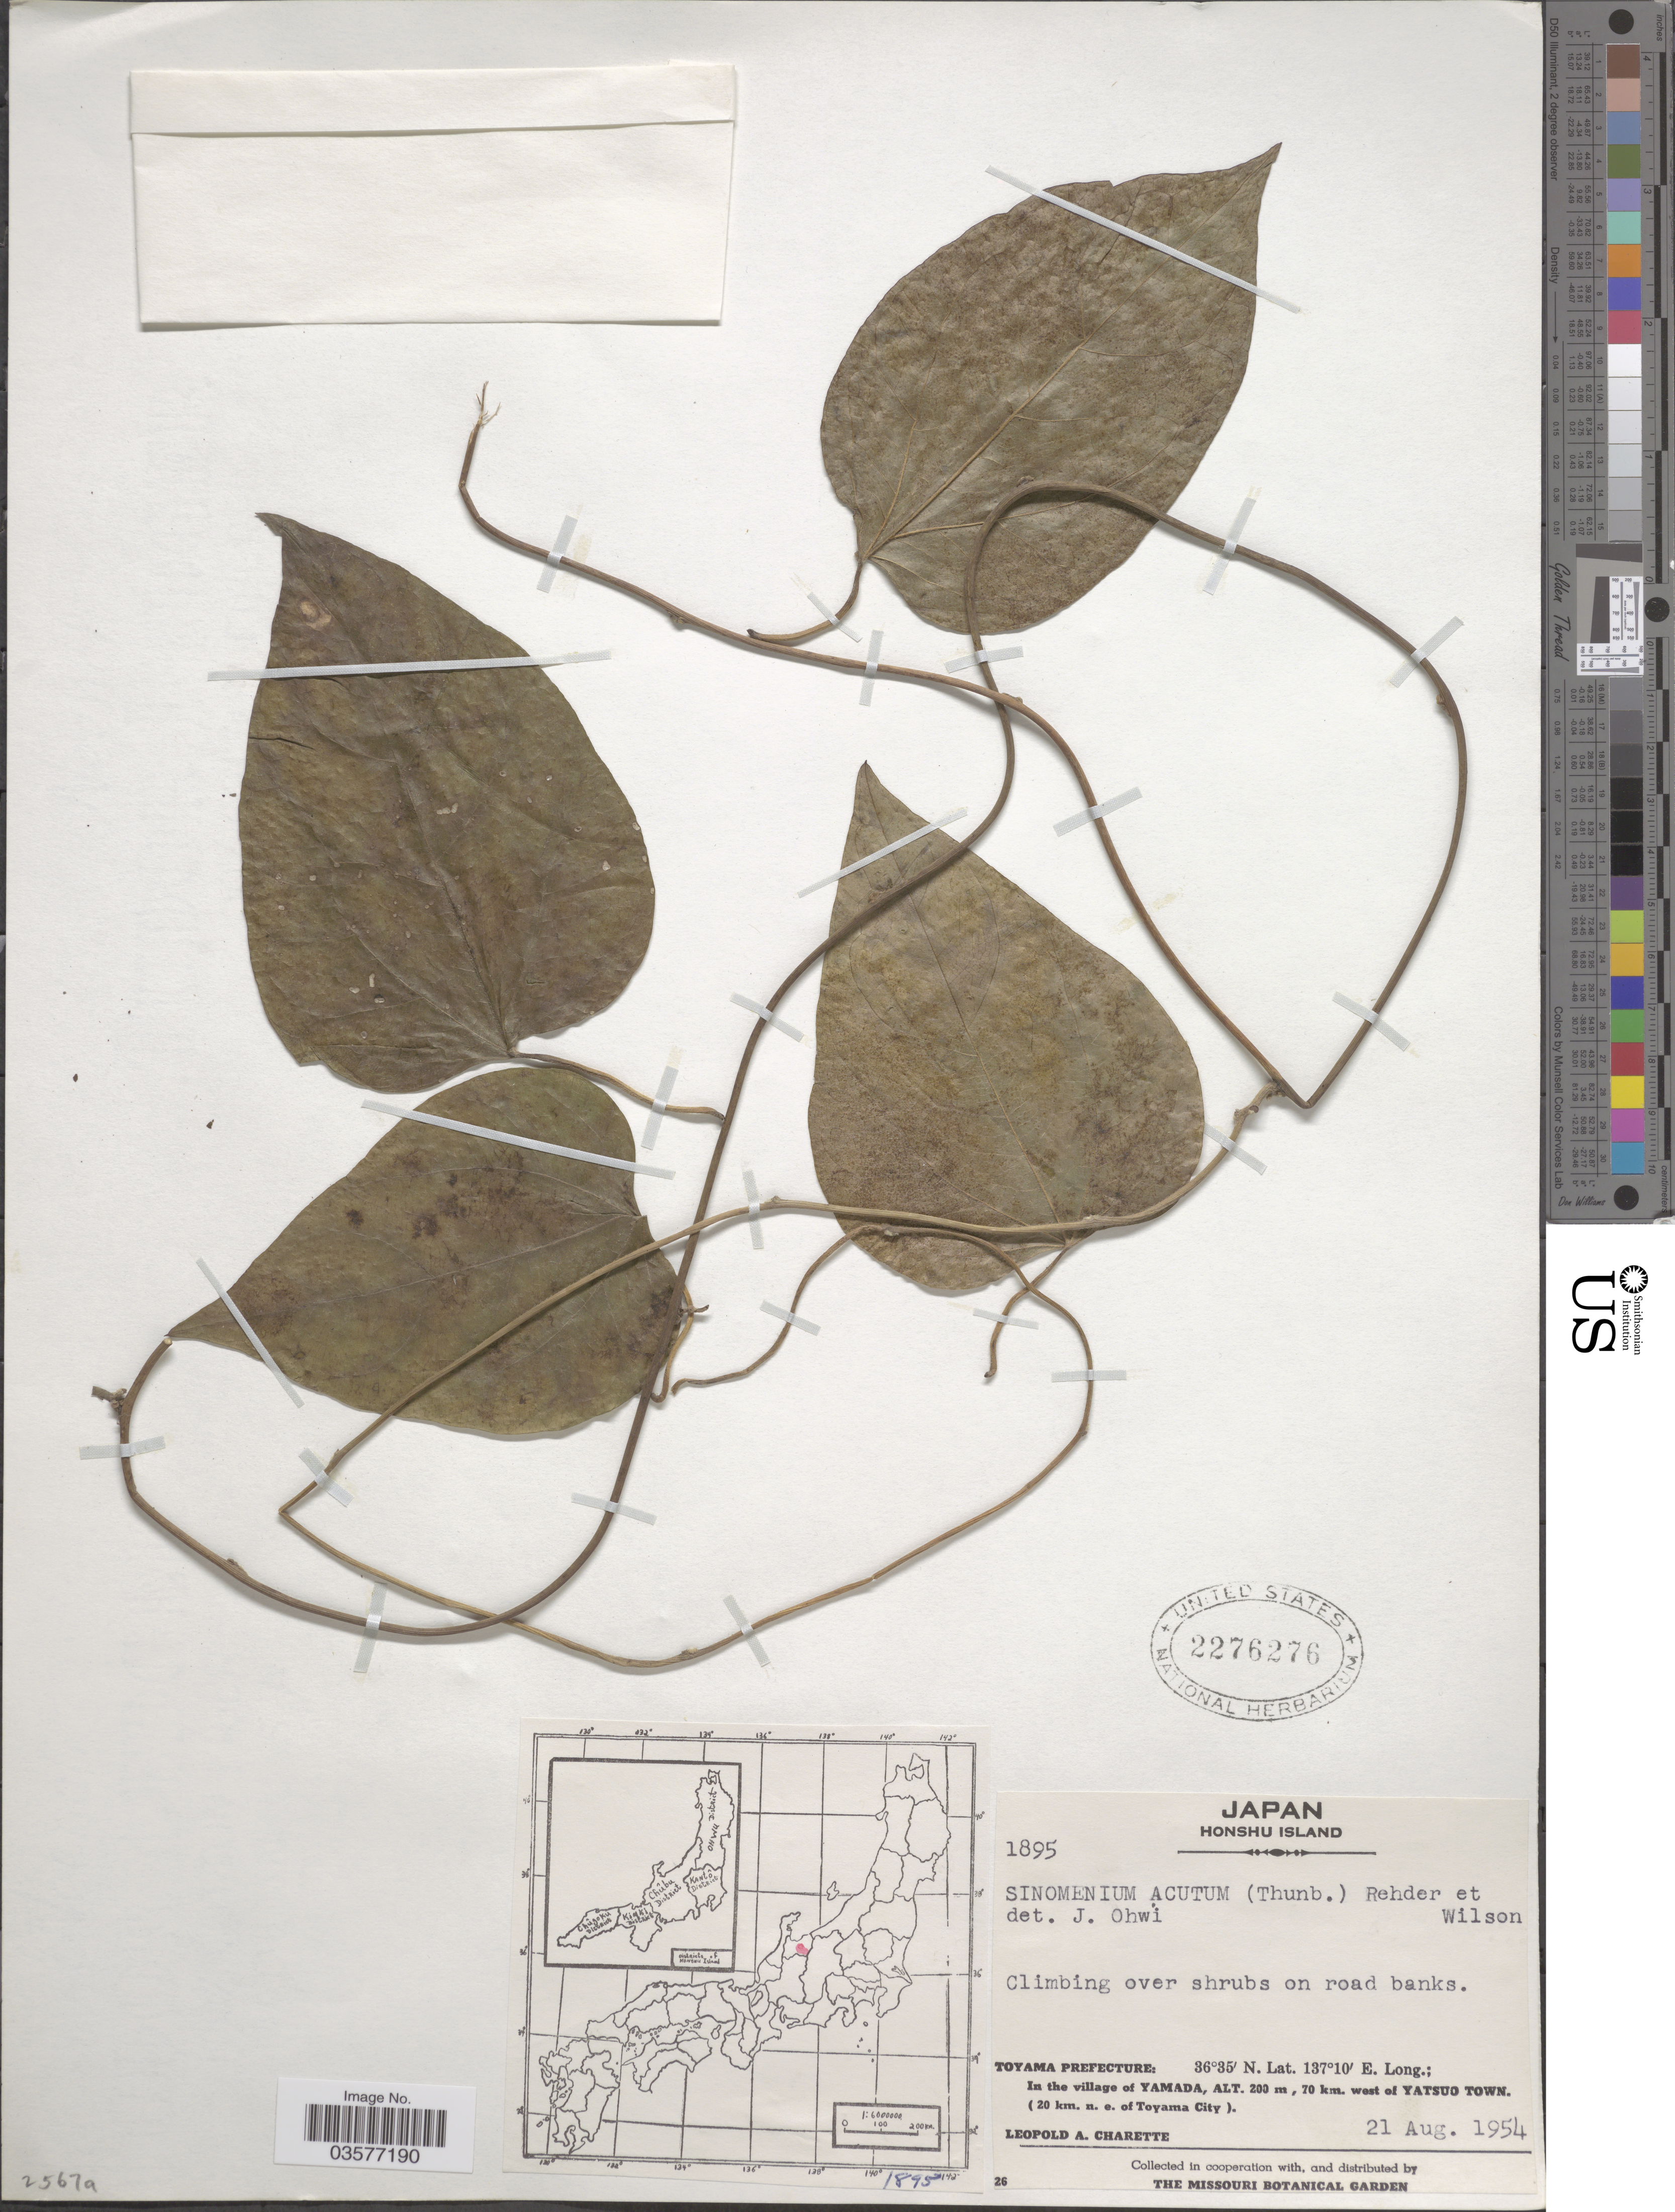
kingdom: Plantae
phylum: Tracheophyta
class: Magnoliopsida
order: Ranunculales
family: Menispermaceae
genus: Sinomenium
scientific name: Sinomenium acutum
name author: (Thunb.) Rehder & E.H. Wilson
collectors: L. A. Charette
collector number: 1895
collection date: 1954-08-21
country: Japan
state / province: Toyama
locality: Honshu Island. Toyama Prefecture: In the village of Yamada, 70 km. west of Yatsuo Town. (20 km. n.e. of Toyama City).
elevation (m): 200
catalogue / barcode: US 2276276